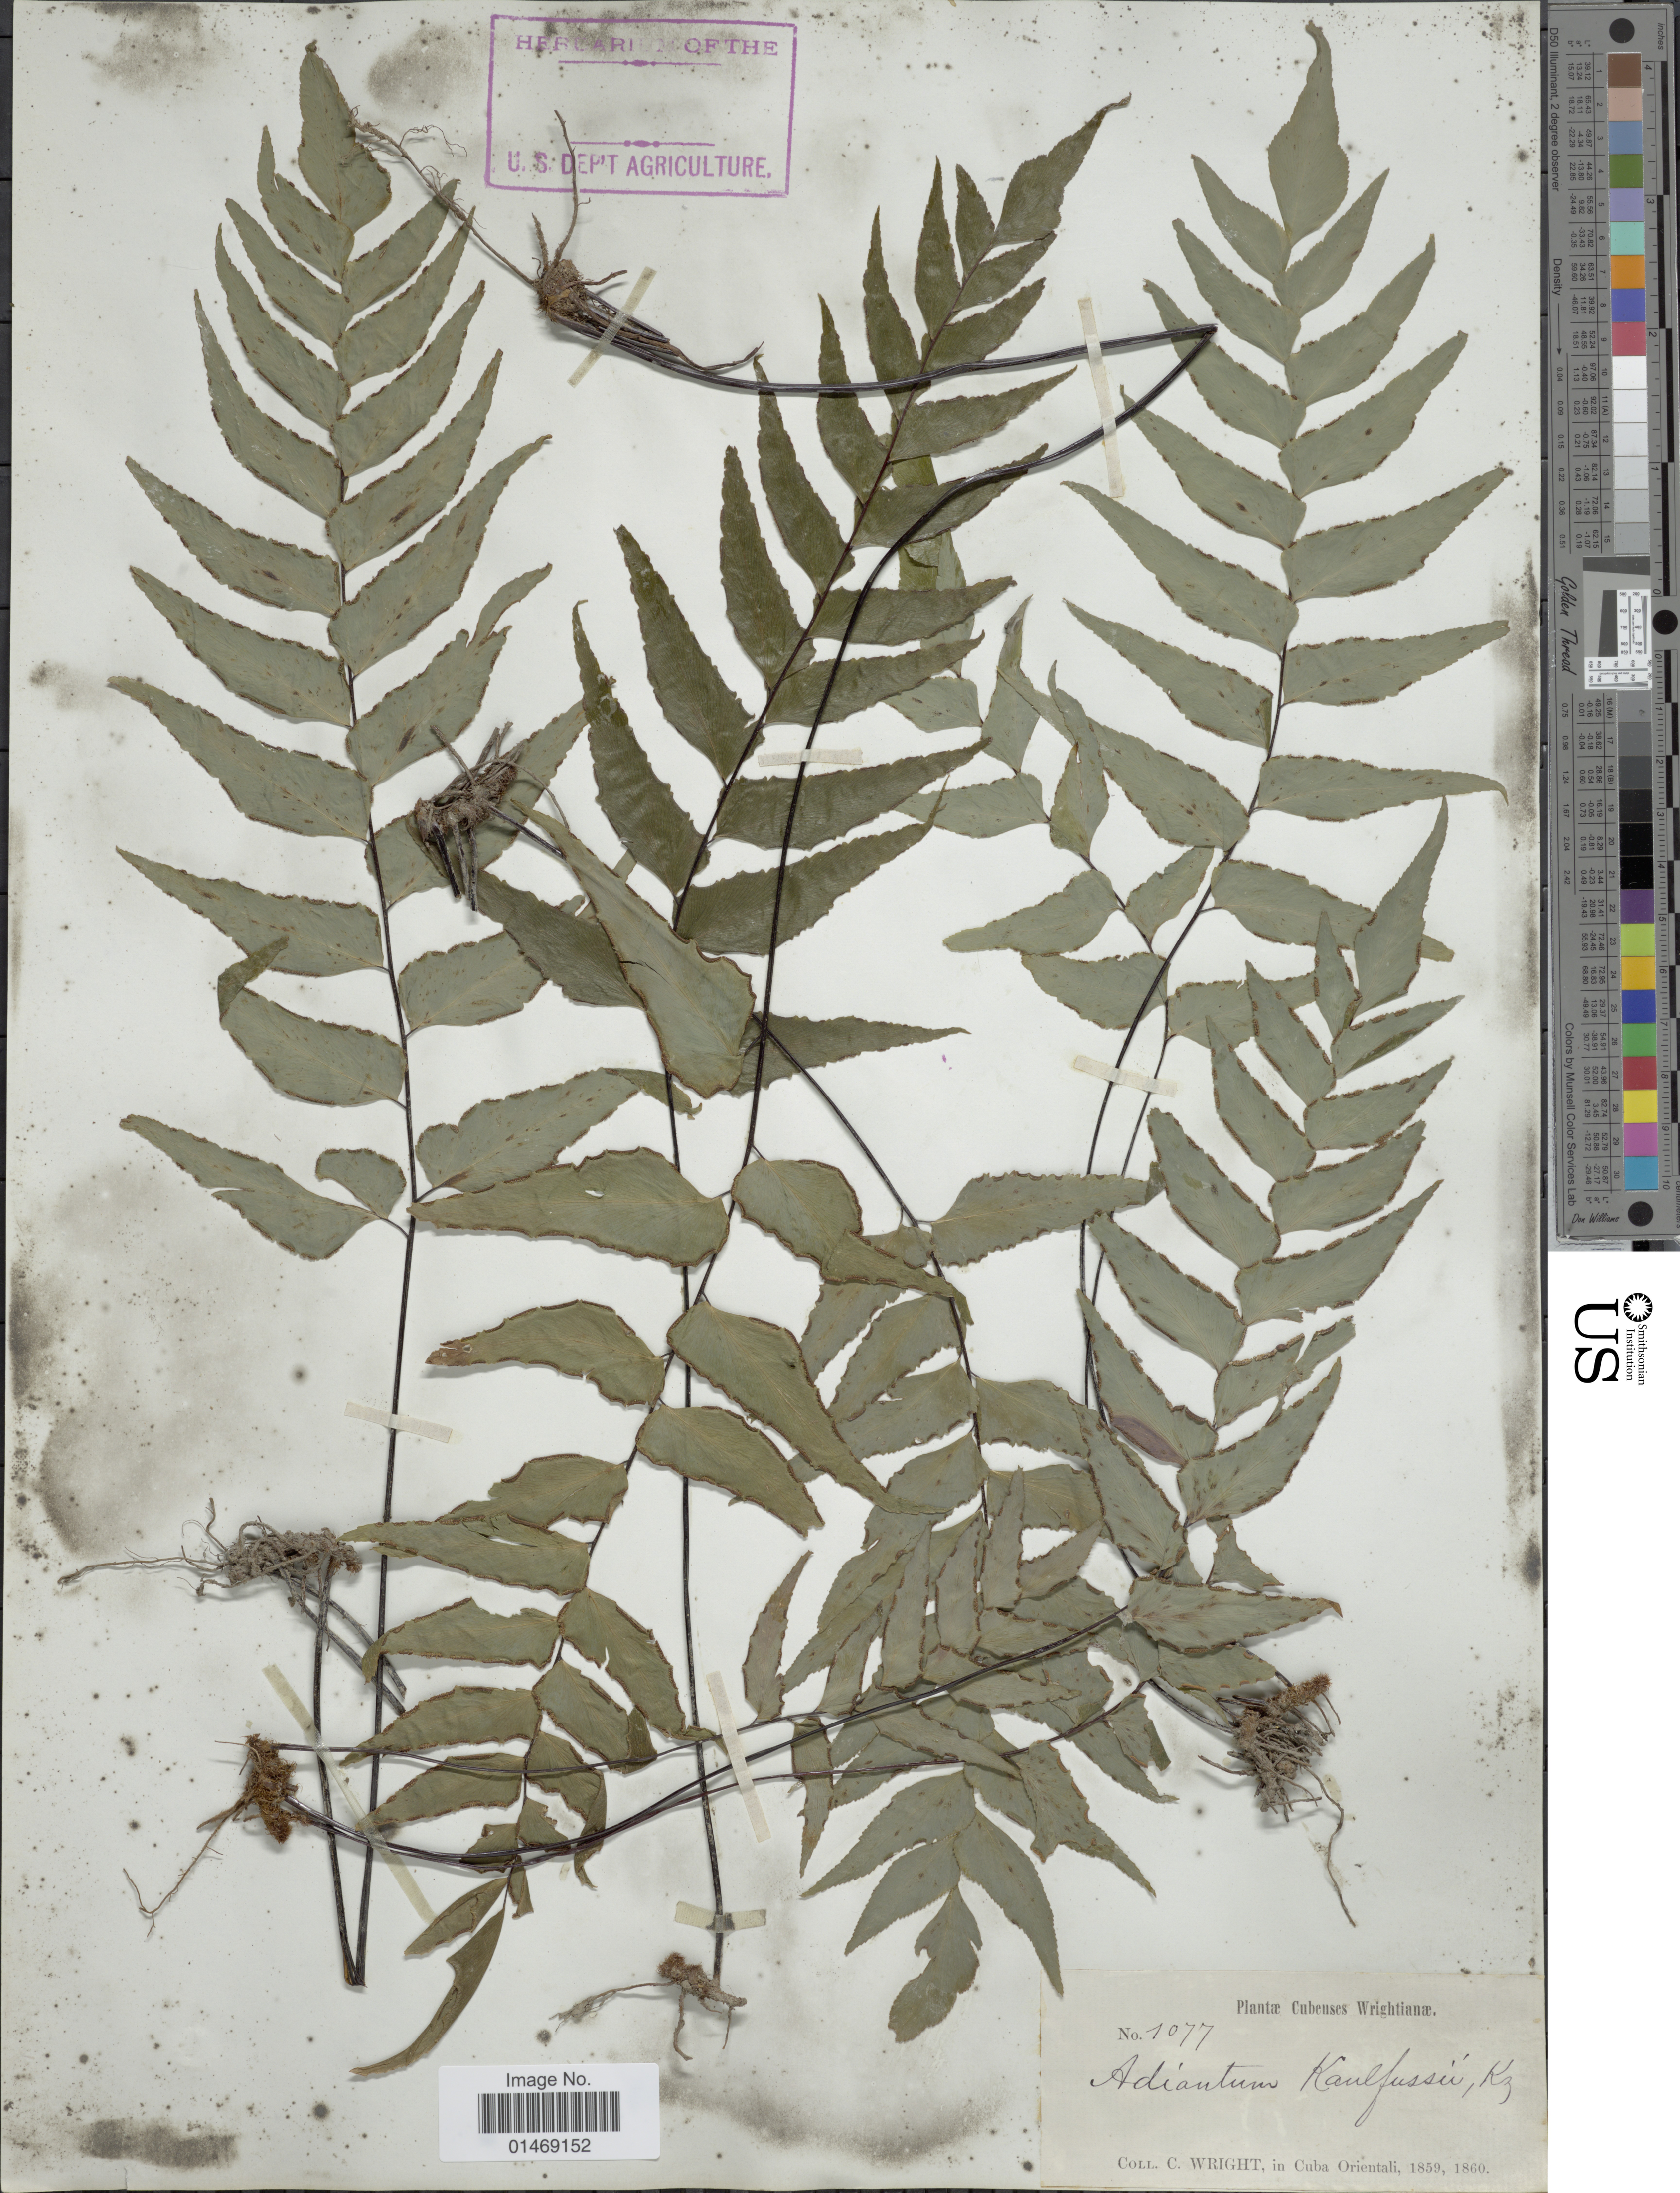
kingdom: Plantae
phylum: Tracheophyta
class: Polypodiopsida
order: Polypodiales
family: Pteridaceae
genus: Adiantum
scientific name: Adiantum petiolatum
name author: Desv.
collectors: C. Wright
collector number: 1077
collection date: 1859/1860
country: Cuba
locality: In Cuba Orientali